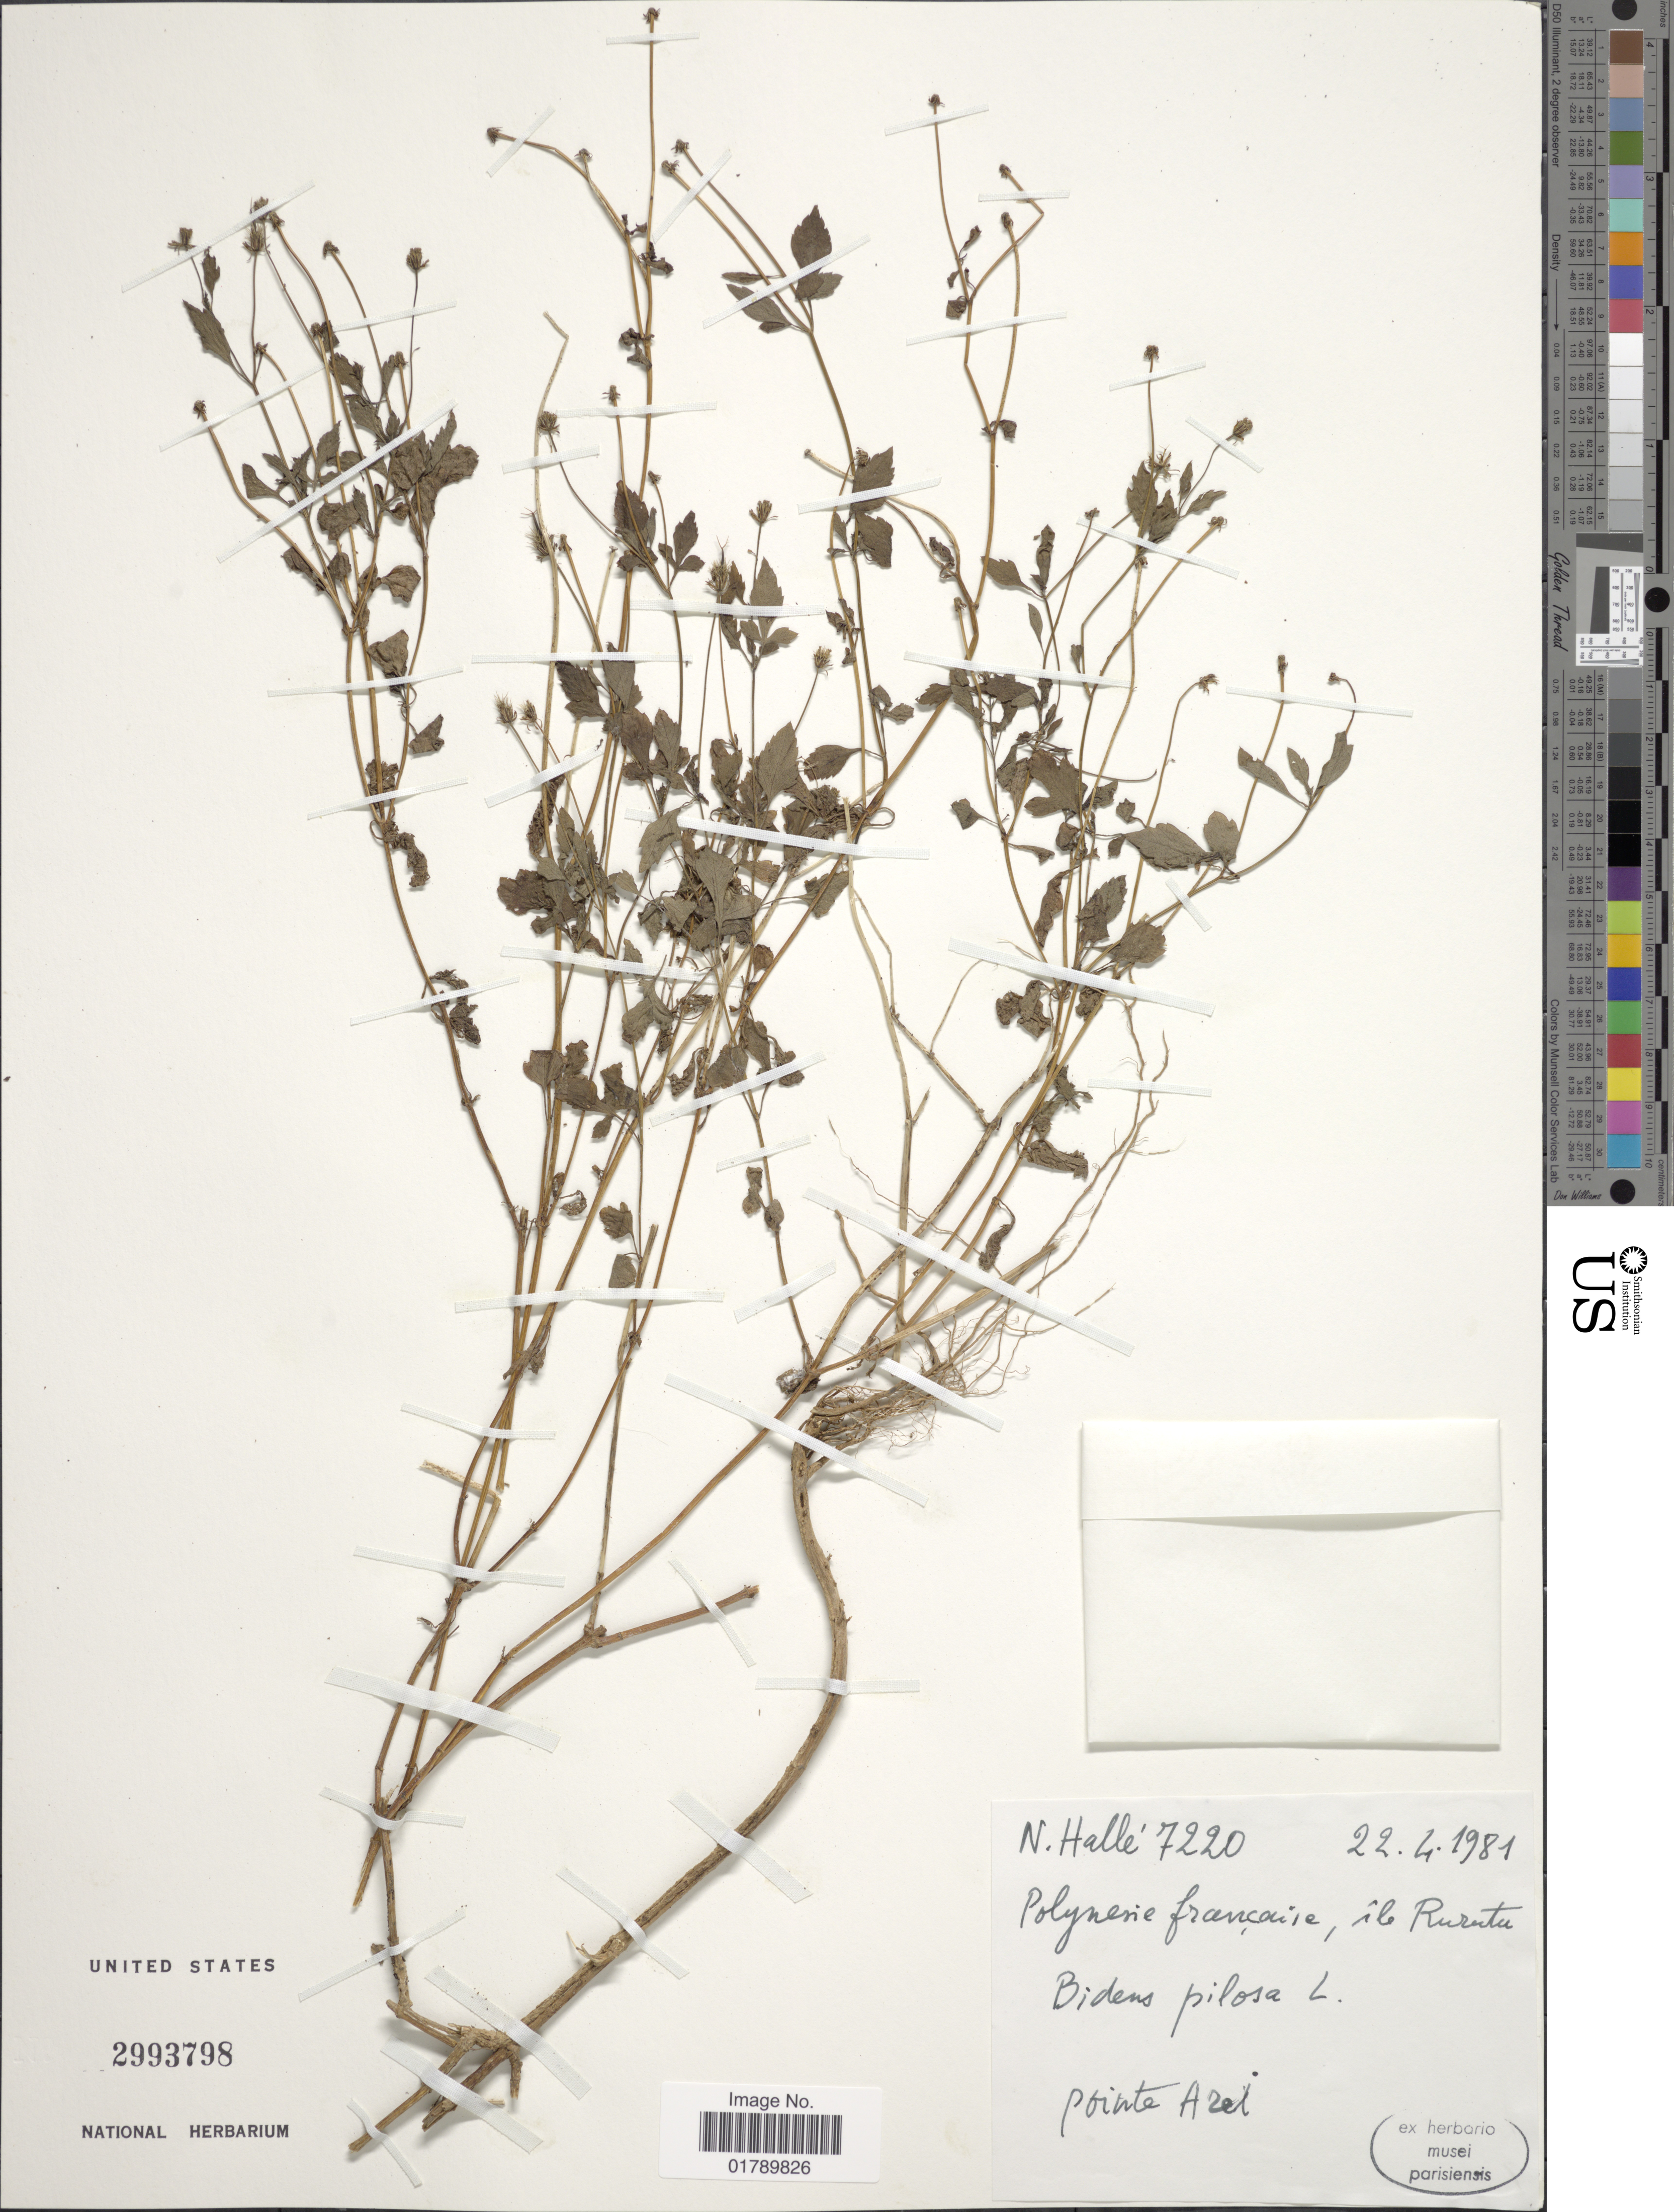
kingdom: Plantae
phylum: Tracheophyta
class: Magnoliopsida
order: Asterales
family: Asteraceae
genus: Bidens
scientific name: Bidens pilosa var. pilosa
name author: L.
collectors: N. Hallé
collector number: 7220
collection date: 1981-04-22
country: French Polynesia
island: Rurutu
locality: Ile Rurutu. pointe Arel [interpreted]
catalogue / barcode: US 2993798